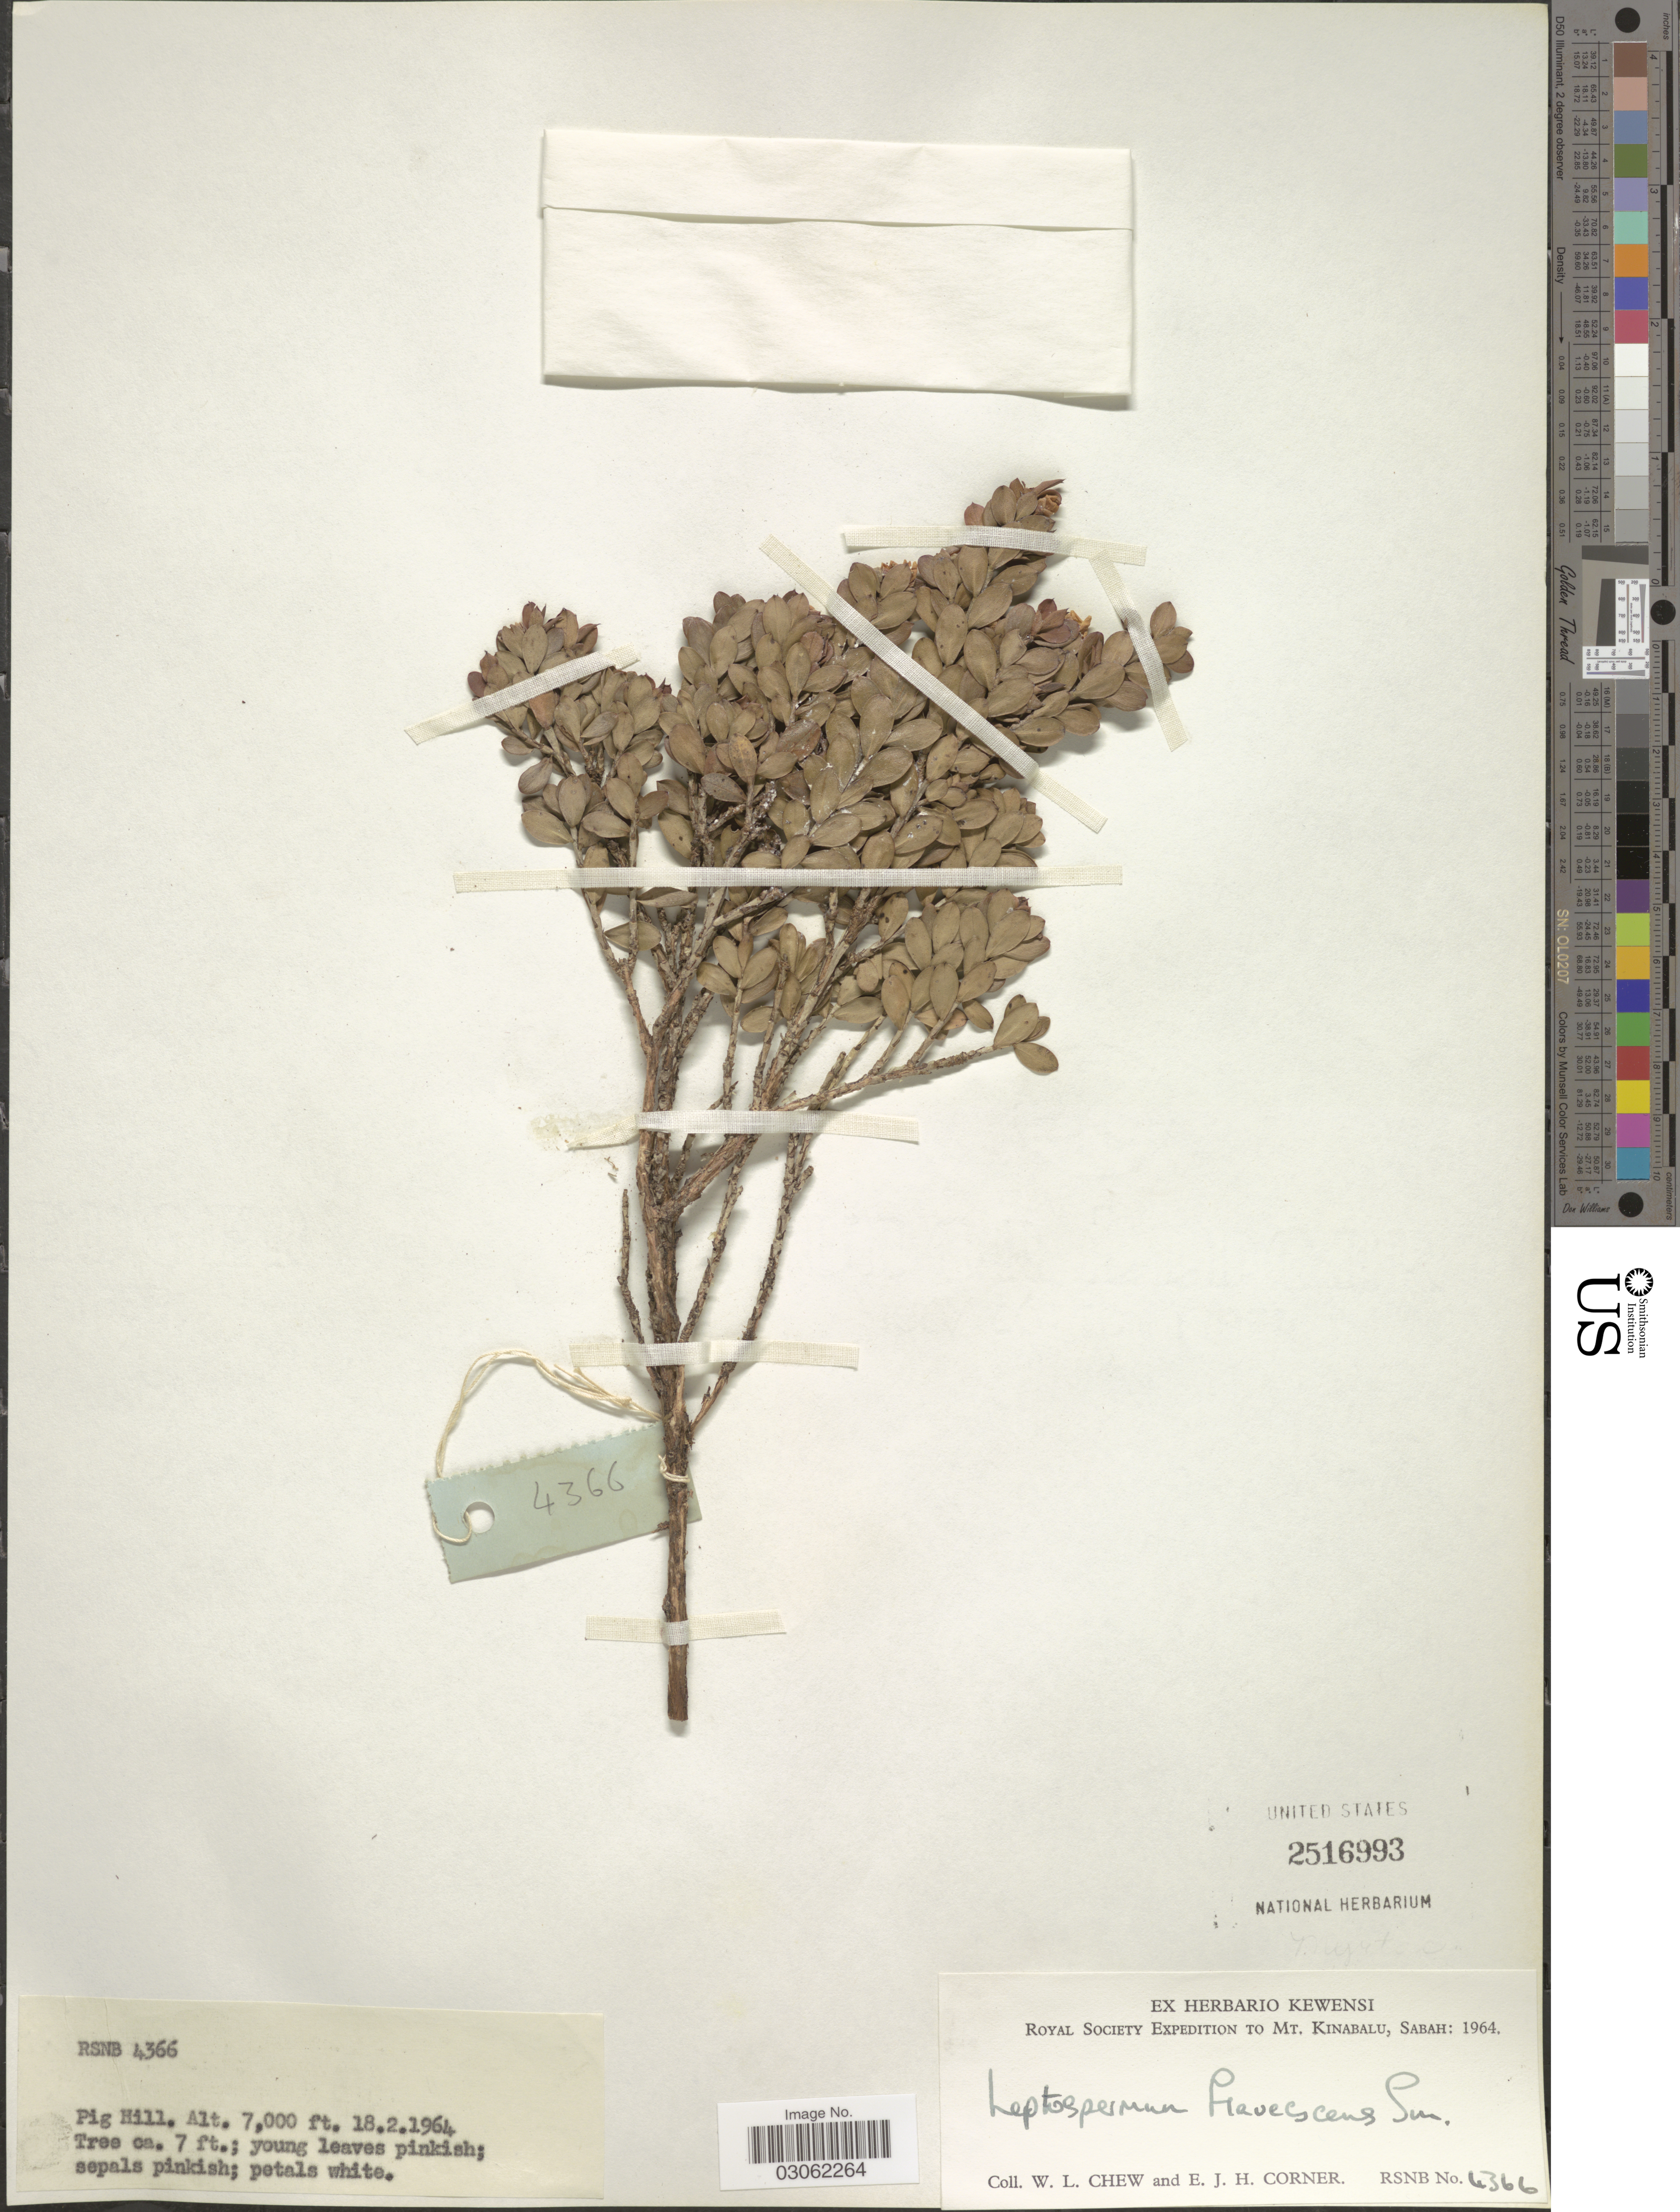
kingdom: Plantae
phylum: Tracheophyta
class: Magnoliopsida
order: Myrtales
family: Myrtaceae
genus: Leptospermum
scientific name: Leptospermum javanicum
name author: Blume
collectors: W. Chew & E. Corner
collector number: RSNB 4366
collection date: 1964-02-18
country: Malaysia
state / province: Sabah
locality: Mt. Kinabalu, Sabah: Pig Hill.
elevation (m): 2134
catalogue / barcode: US 2516993